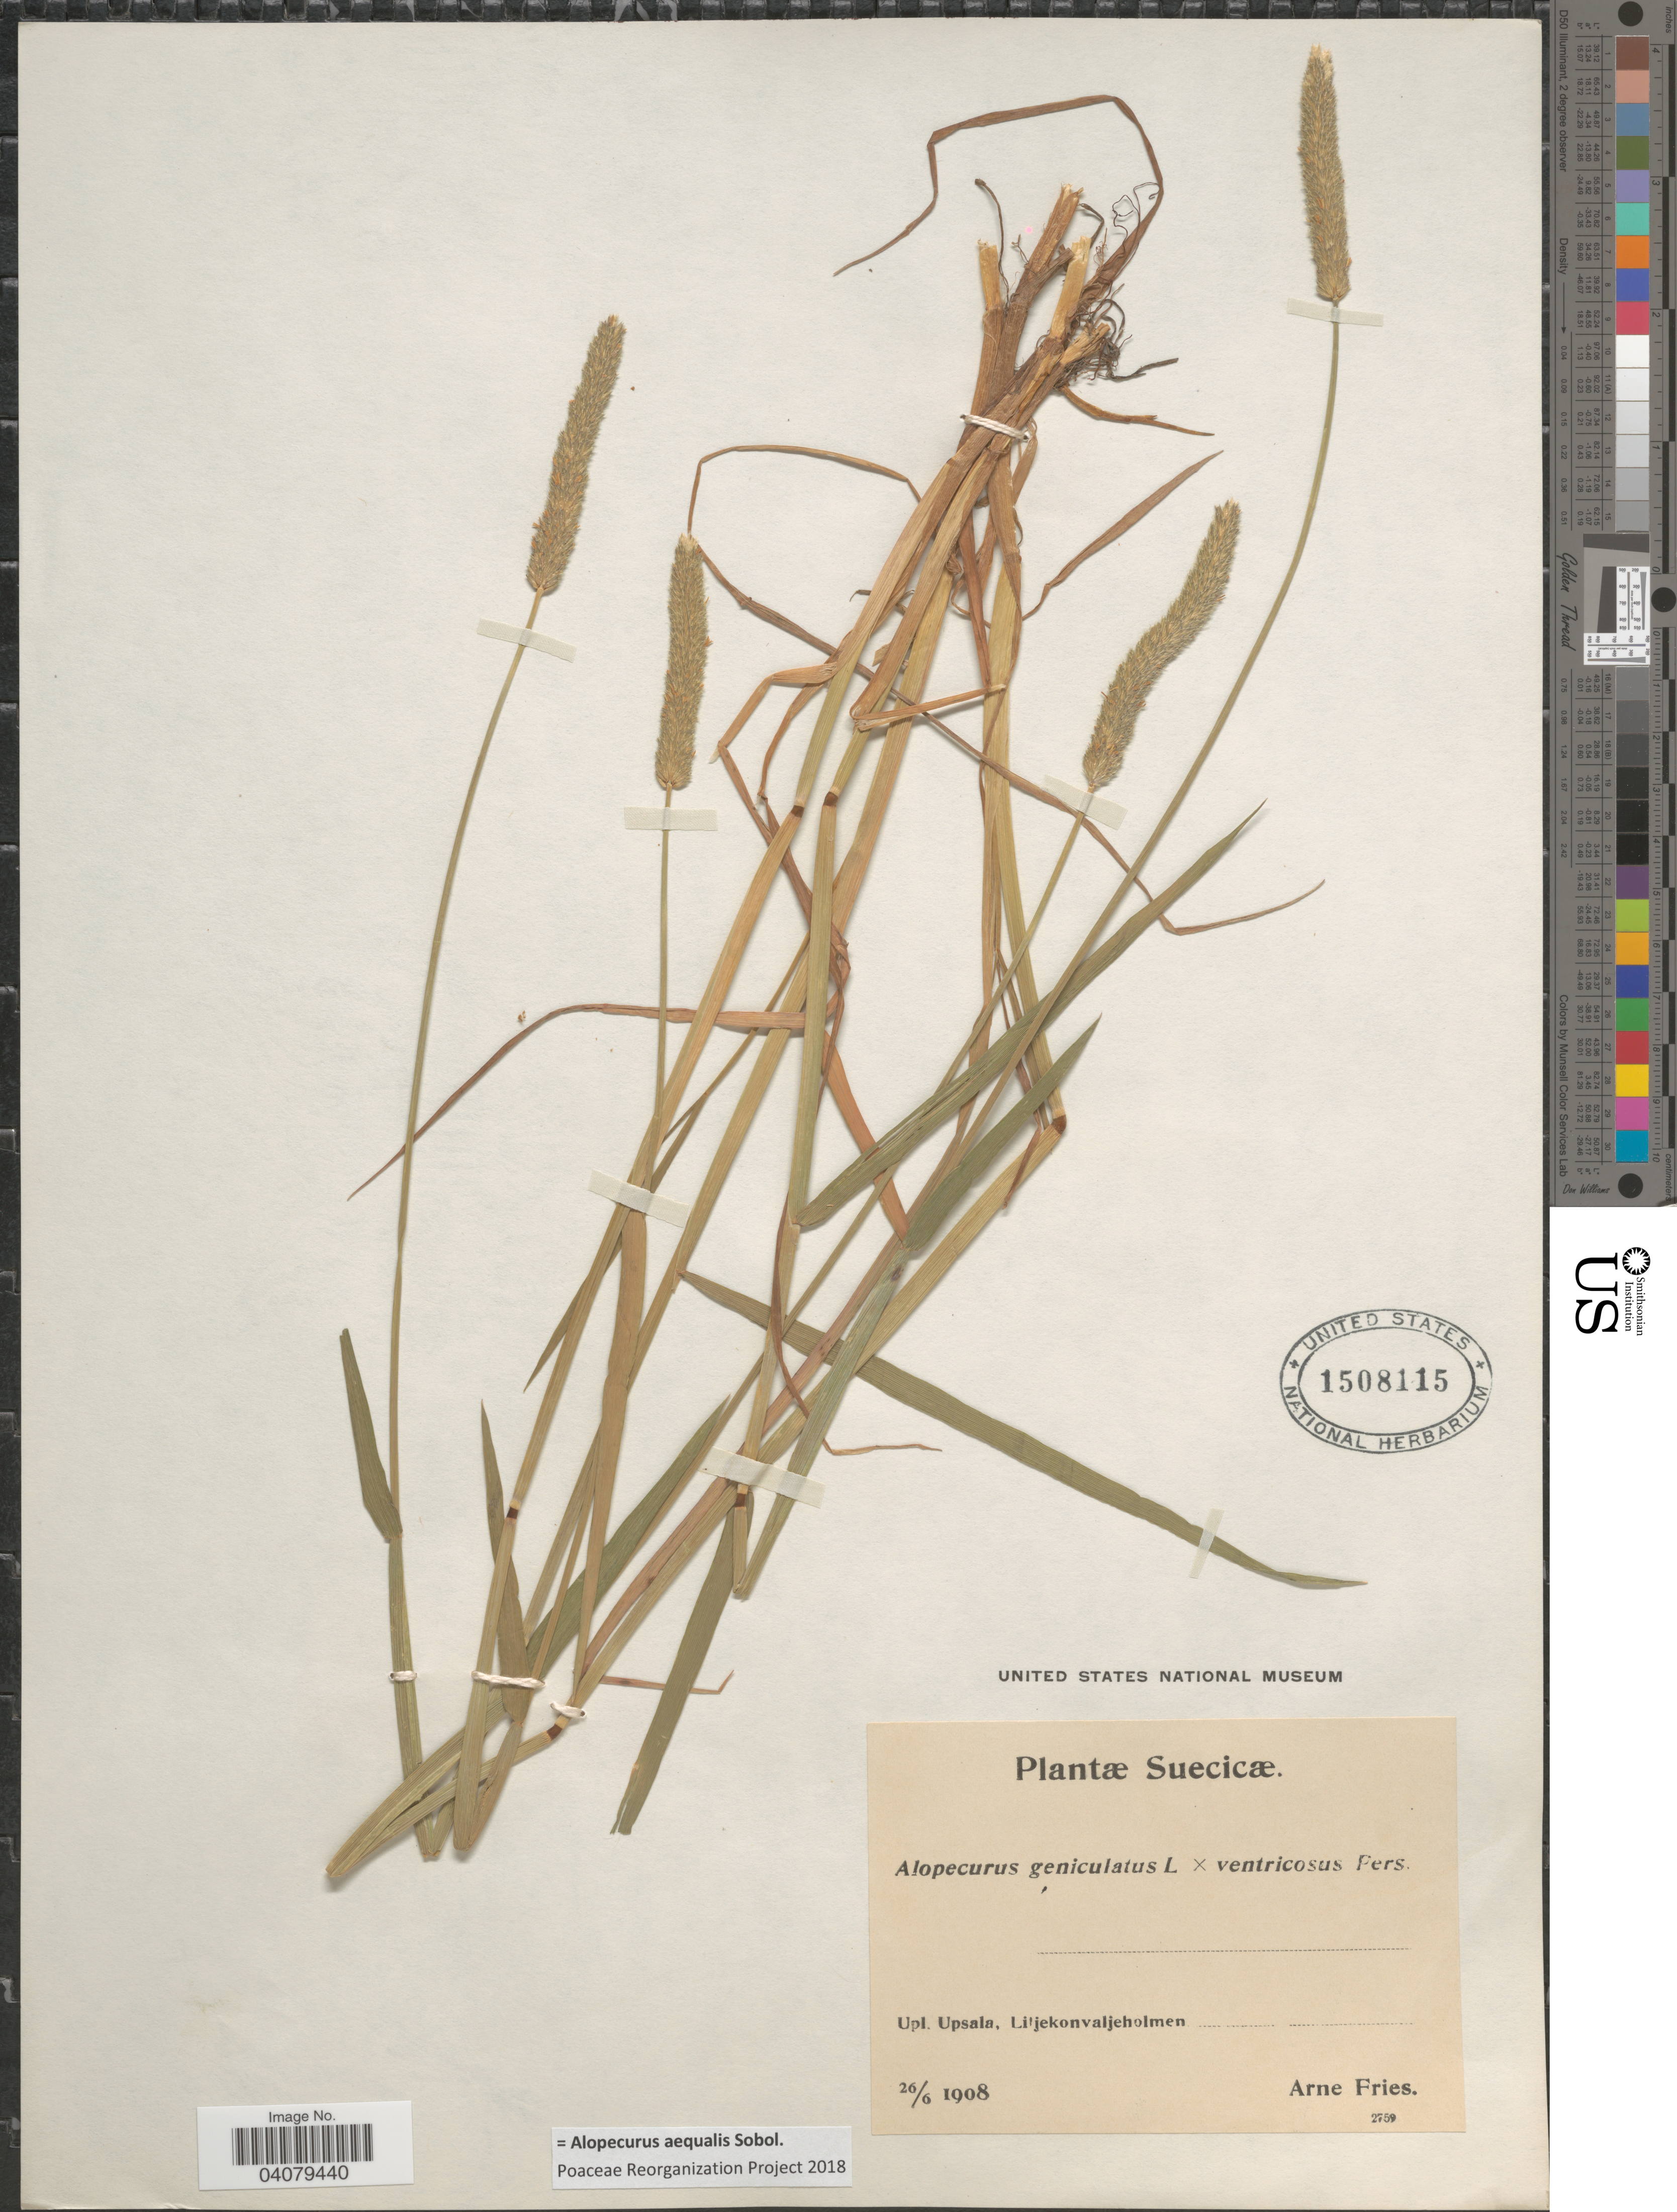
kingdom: Plantae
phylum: Tracheophyta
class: Liliopsida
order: Poales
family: Poaceae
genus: Alopecurus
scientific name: Alopecurus arundinaceus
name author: Poir.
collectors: E. A. Fries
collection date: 1908-06-26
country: Sweden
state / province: Uppsala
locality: Upl. Upsala, Li'jekonvaljeholmen.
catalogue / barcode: US 1508115